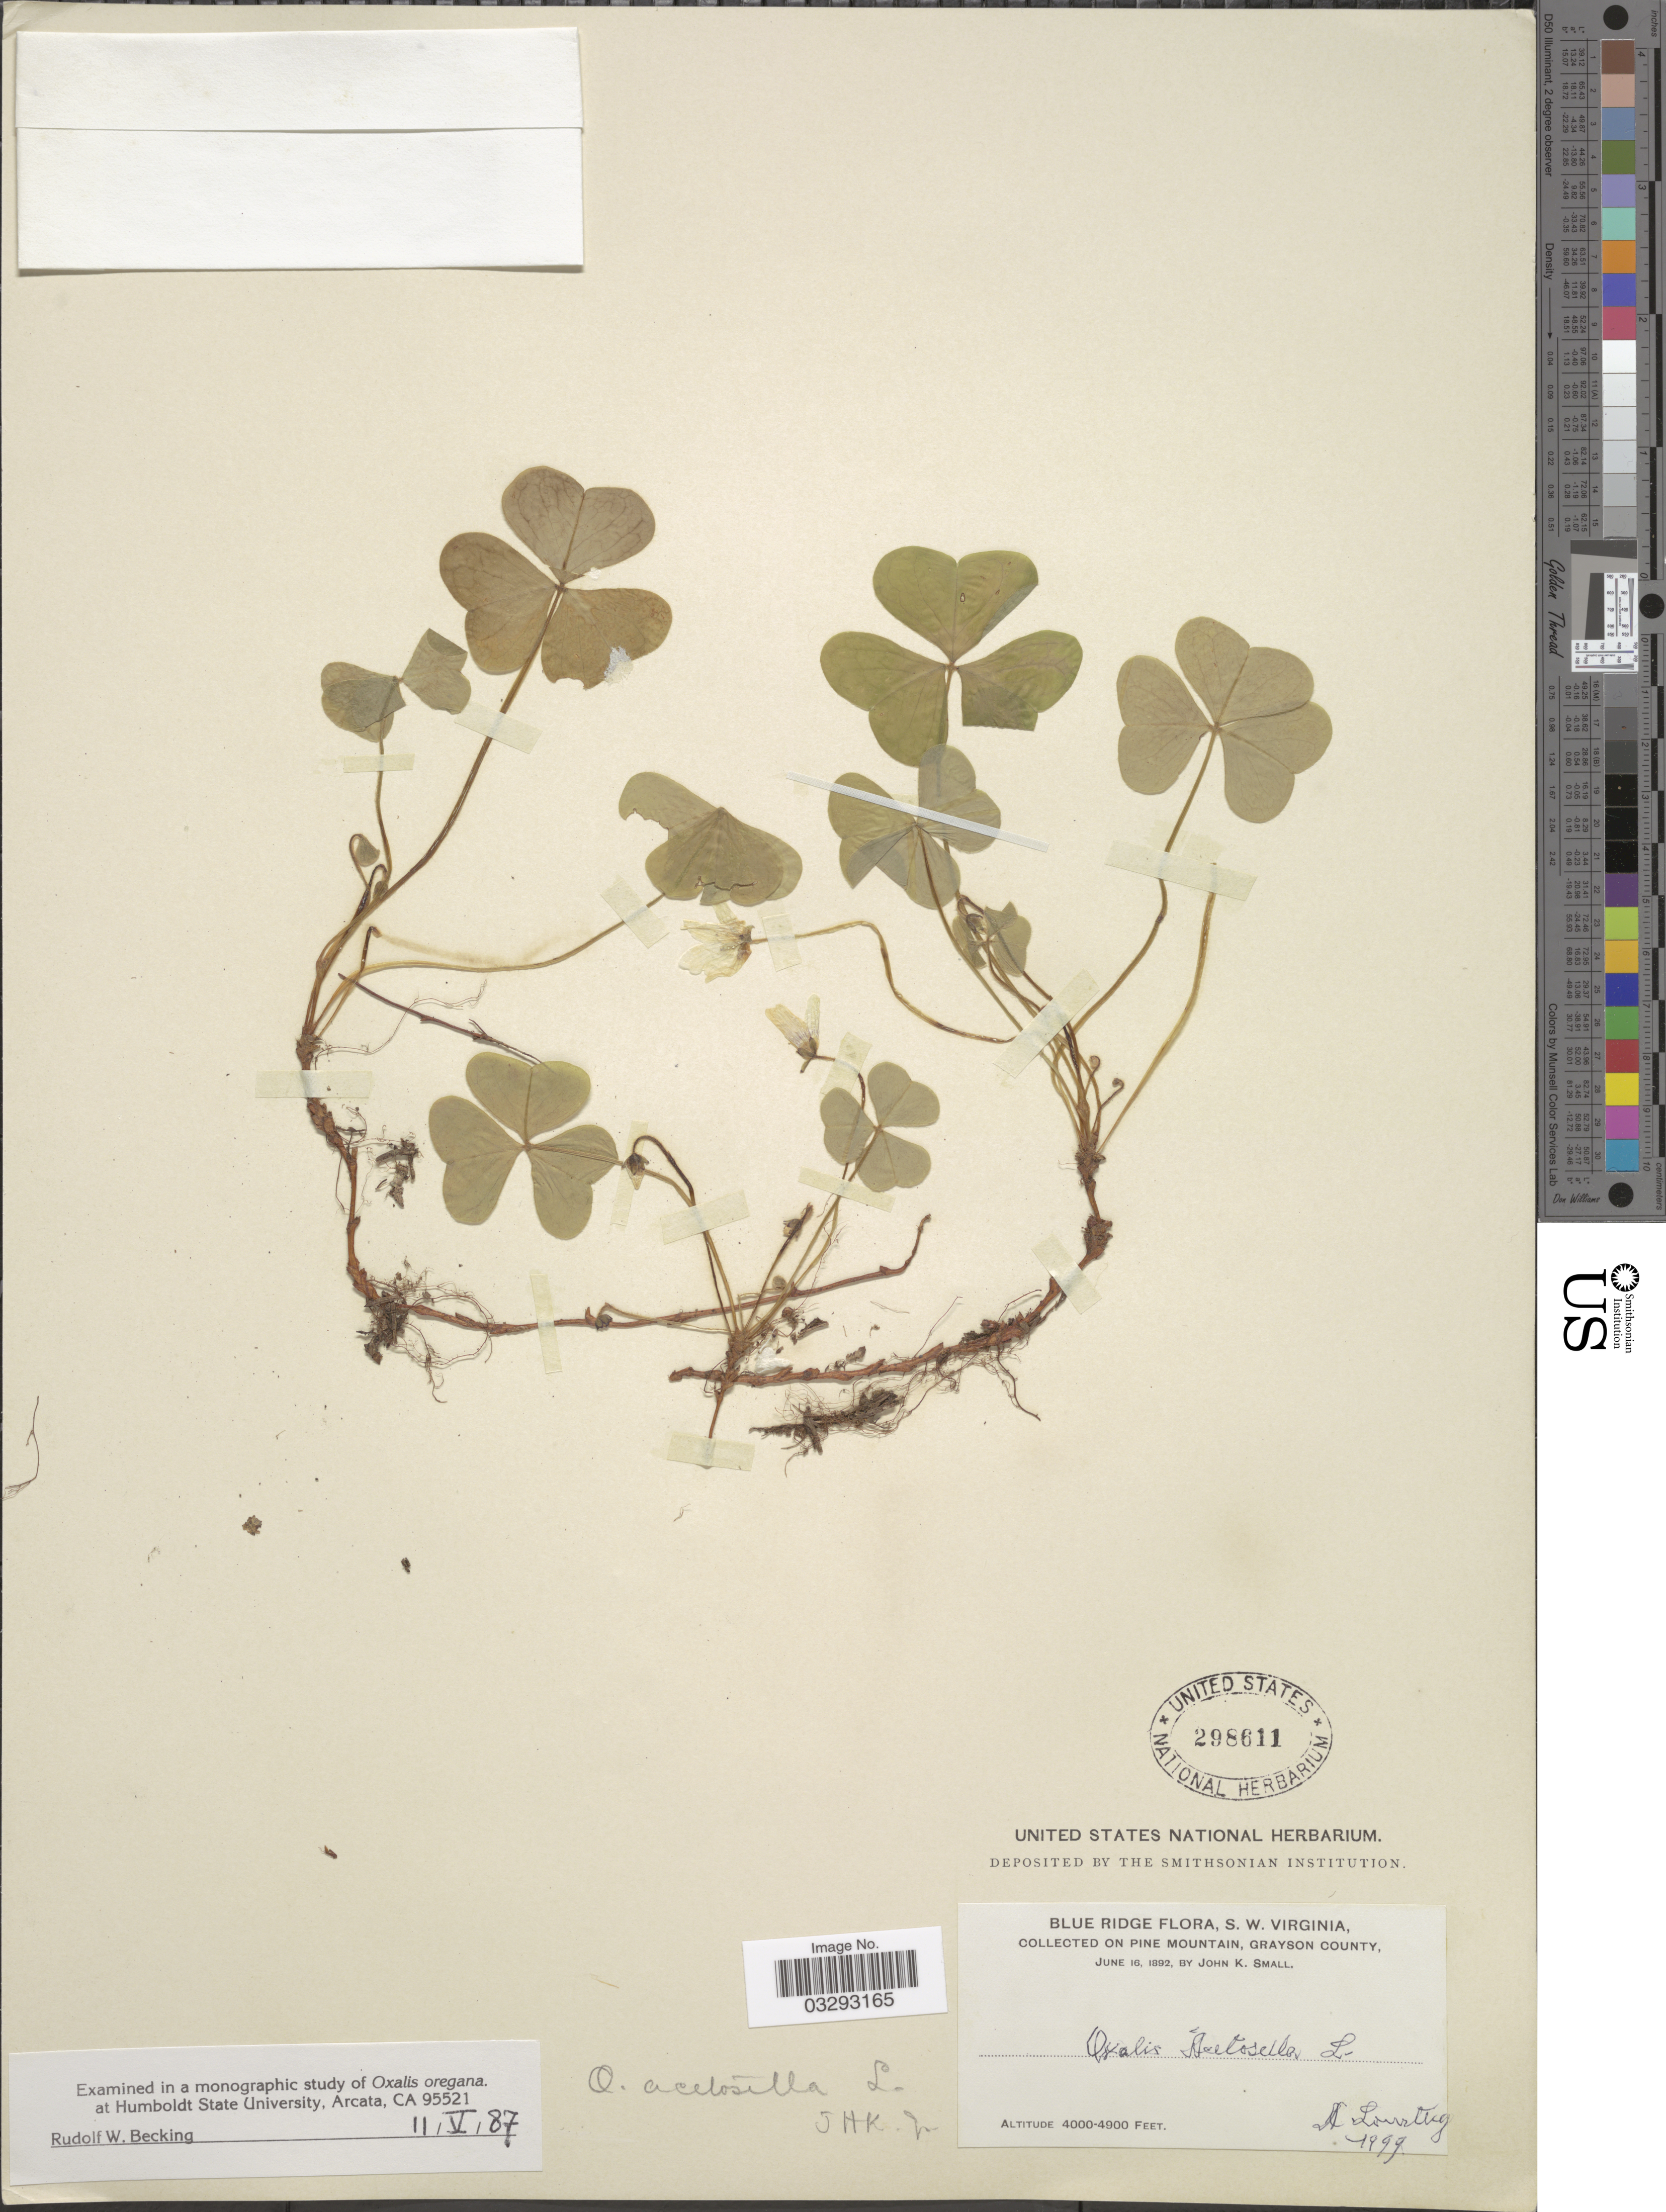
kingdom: Plantae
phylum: Tracheophyta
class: Magnoliopsida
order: Oxalidales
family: Oxalidaceae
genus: Oxalis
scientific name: Oxalis acetosella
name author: L.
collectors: J. K. Small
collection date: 1892-06-16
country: United States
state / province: Virginia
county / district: Grayson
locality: Blue Ridge, S. W. Virginia. Pine Mountain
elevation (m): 1219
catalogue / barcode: US 298611